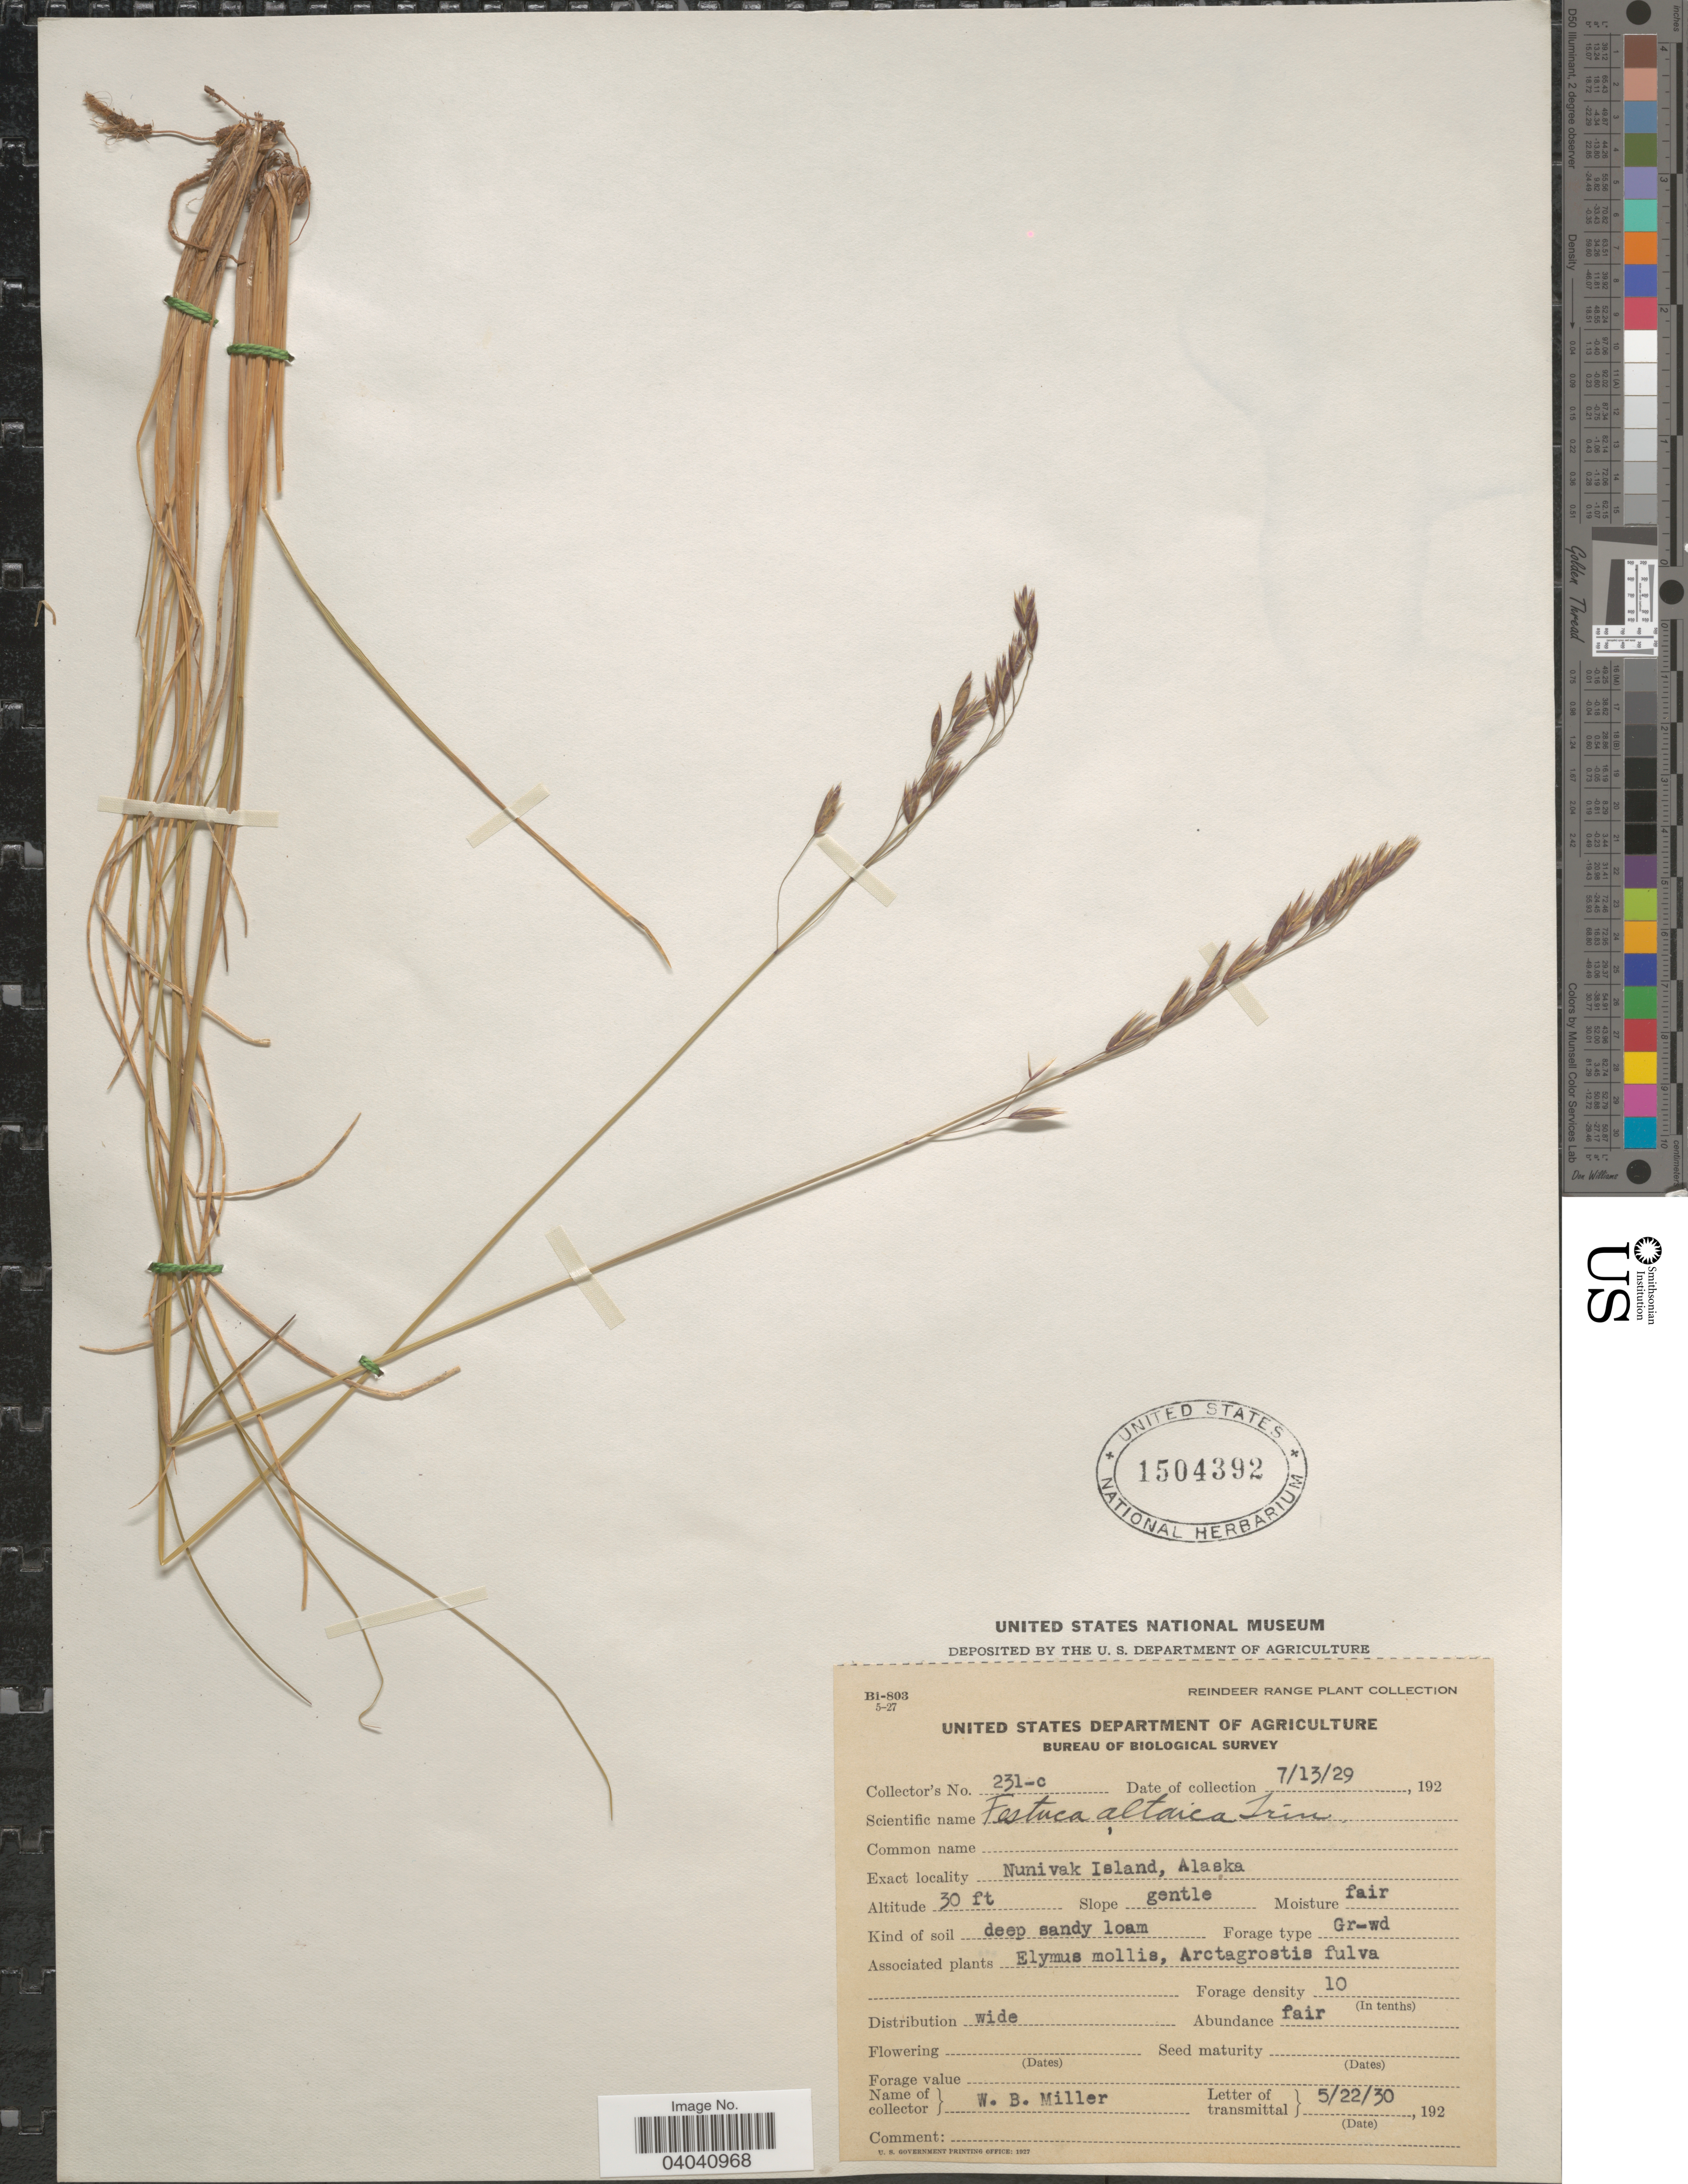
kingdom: Plantae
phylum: Tracheophyta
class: Liliopsida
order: Poales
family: Poaceae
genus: Festuca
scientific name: Festuca altaica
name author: Trin.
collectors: W. Miller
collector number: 231-c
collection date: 1929-07-13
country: United States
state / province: Alaska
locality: Nunivak Island.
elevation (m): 9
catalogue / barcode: US 1504392